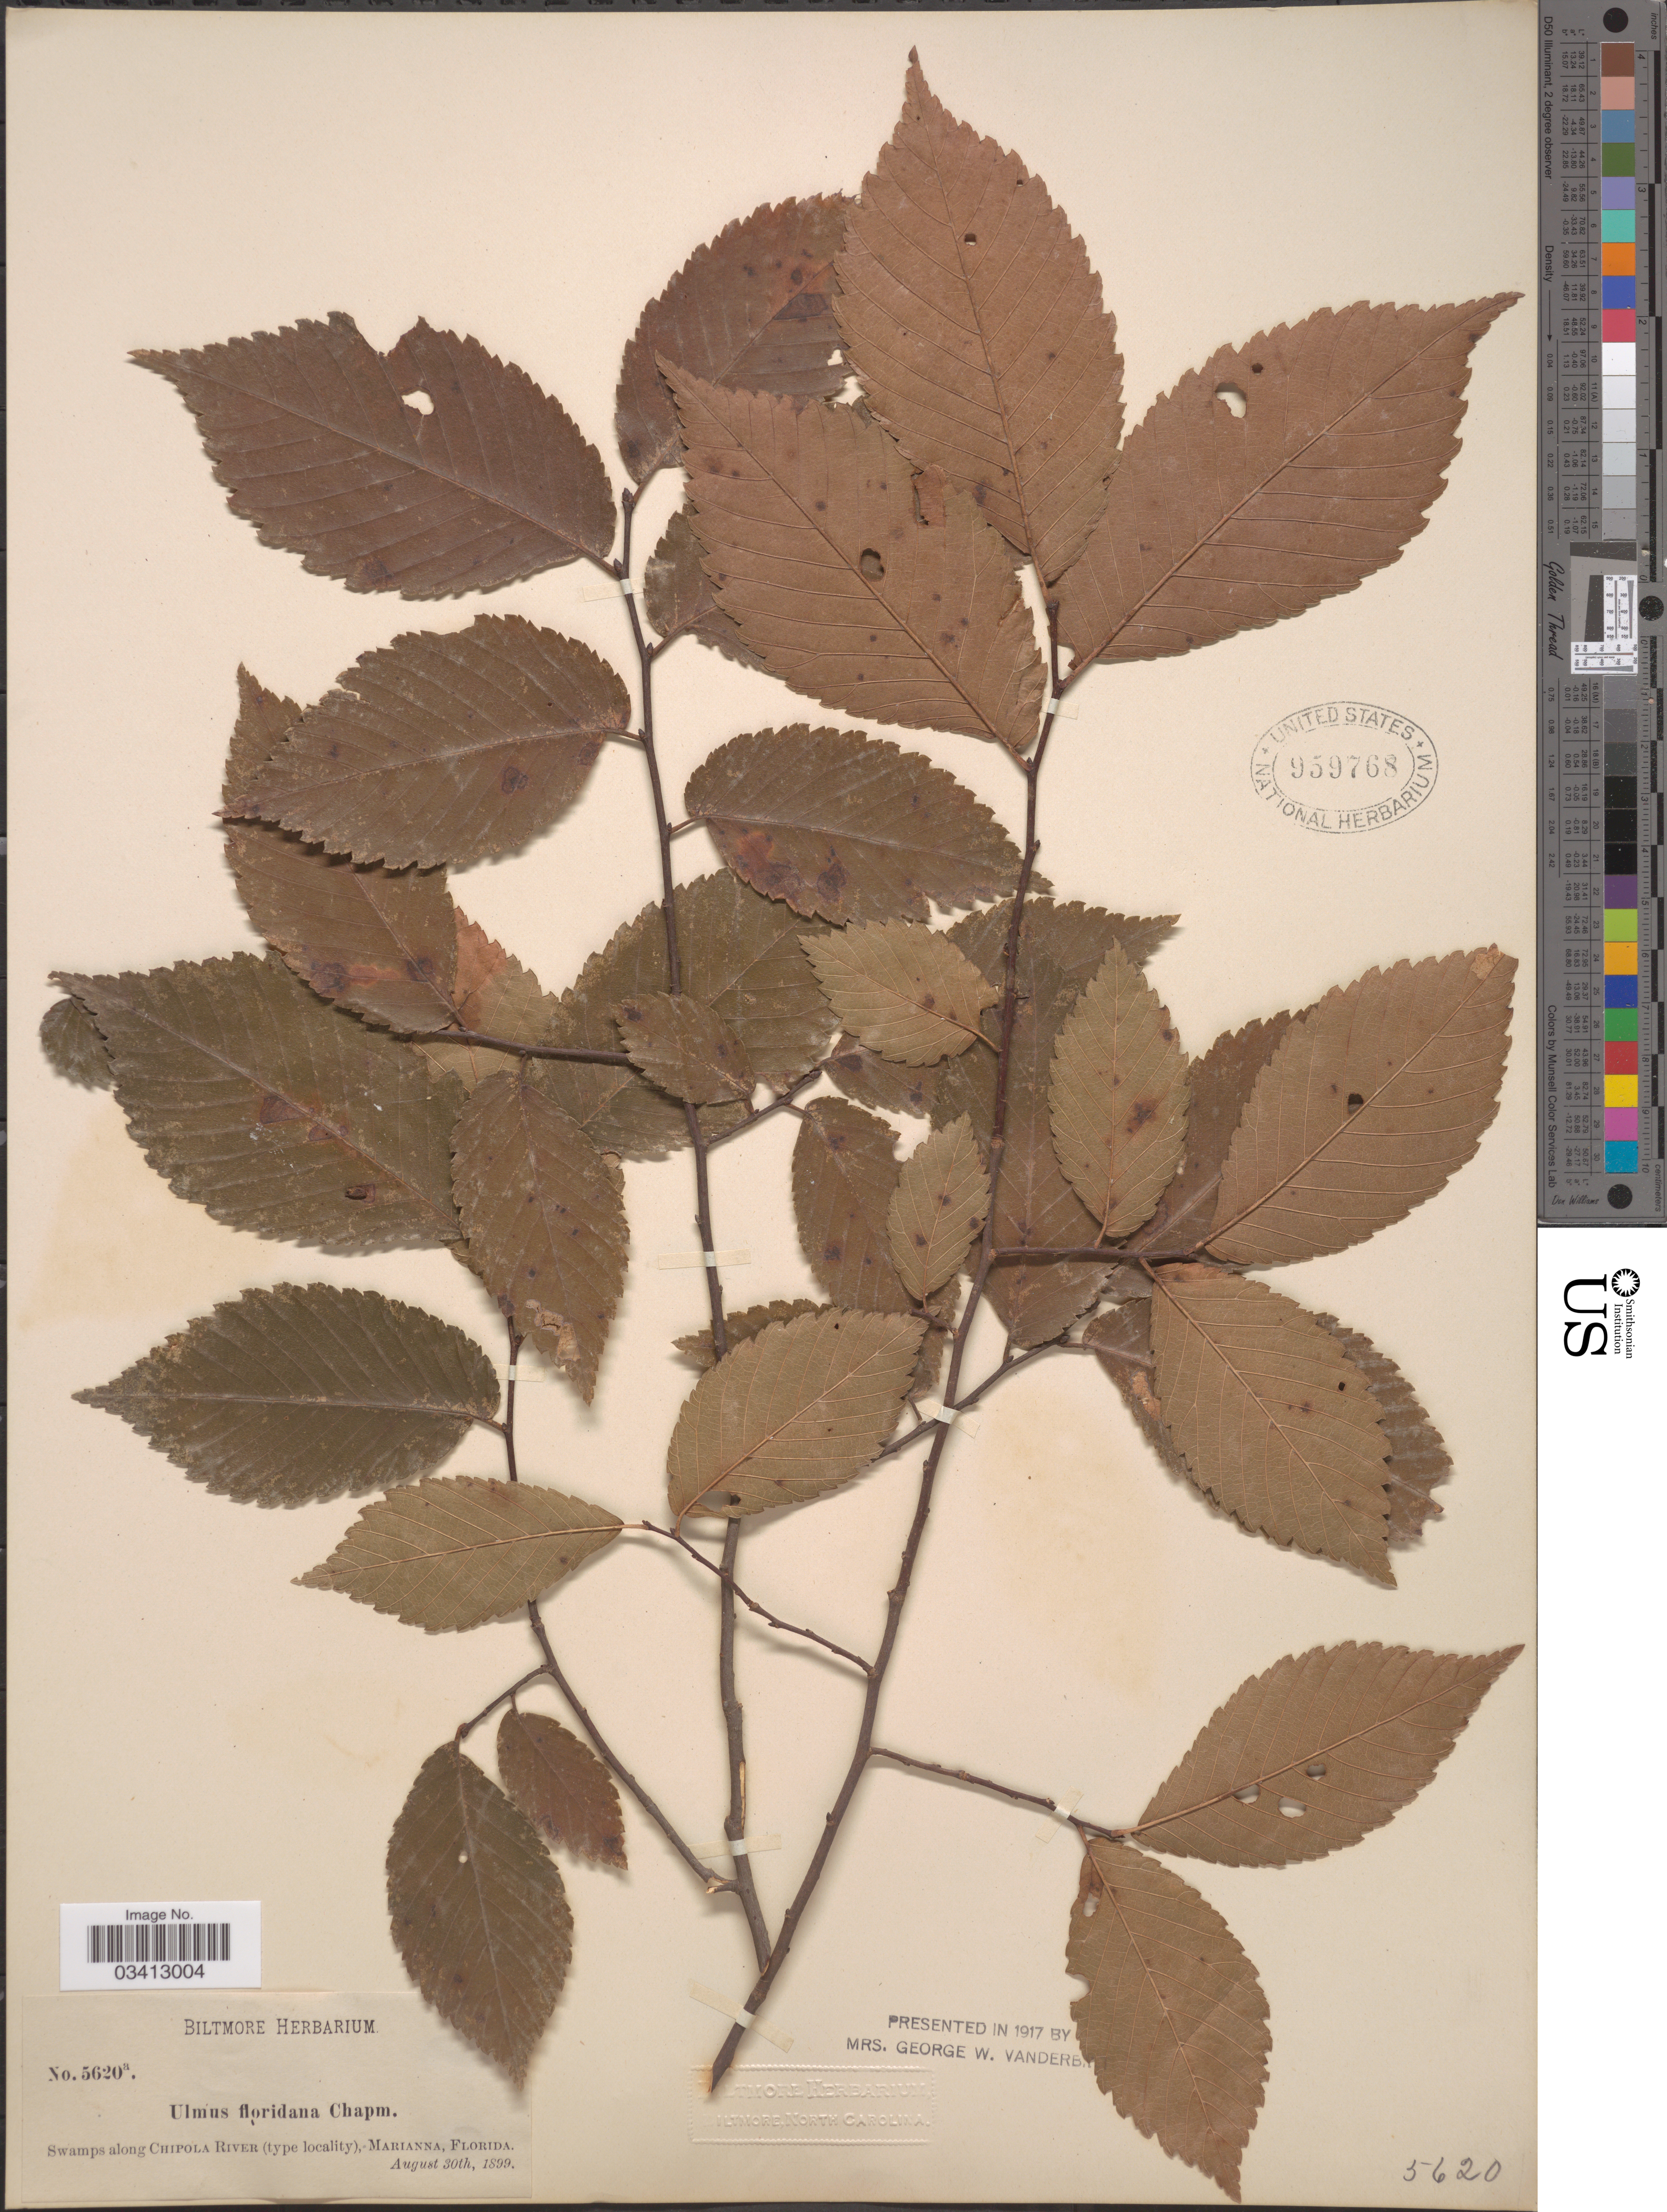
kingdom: Plantae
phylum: Tracheophyta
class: Magnoliopsida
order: Rosales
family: Ulmaceae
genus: Ulmus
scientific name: Ulmus americana var. floridana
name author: (Chapm.) Little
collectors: ex herb. Biltmore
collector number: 5620a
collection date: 1899-08-30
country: United States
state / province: Florida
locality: Swamps along Chipola River, Marianna.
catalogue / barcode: US 959768